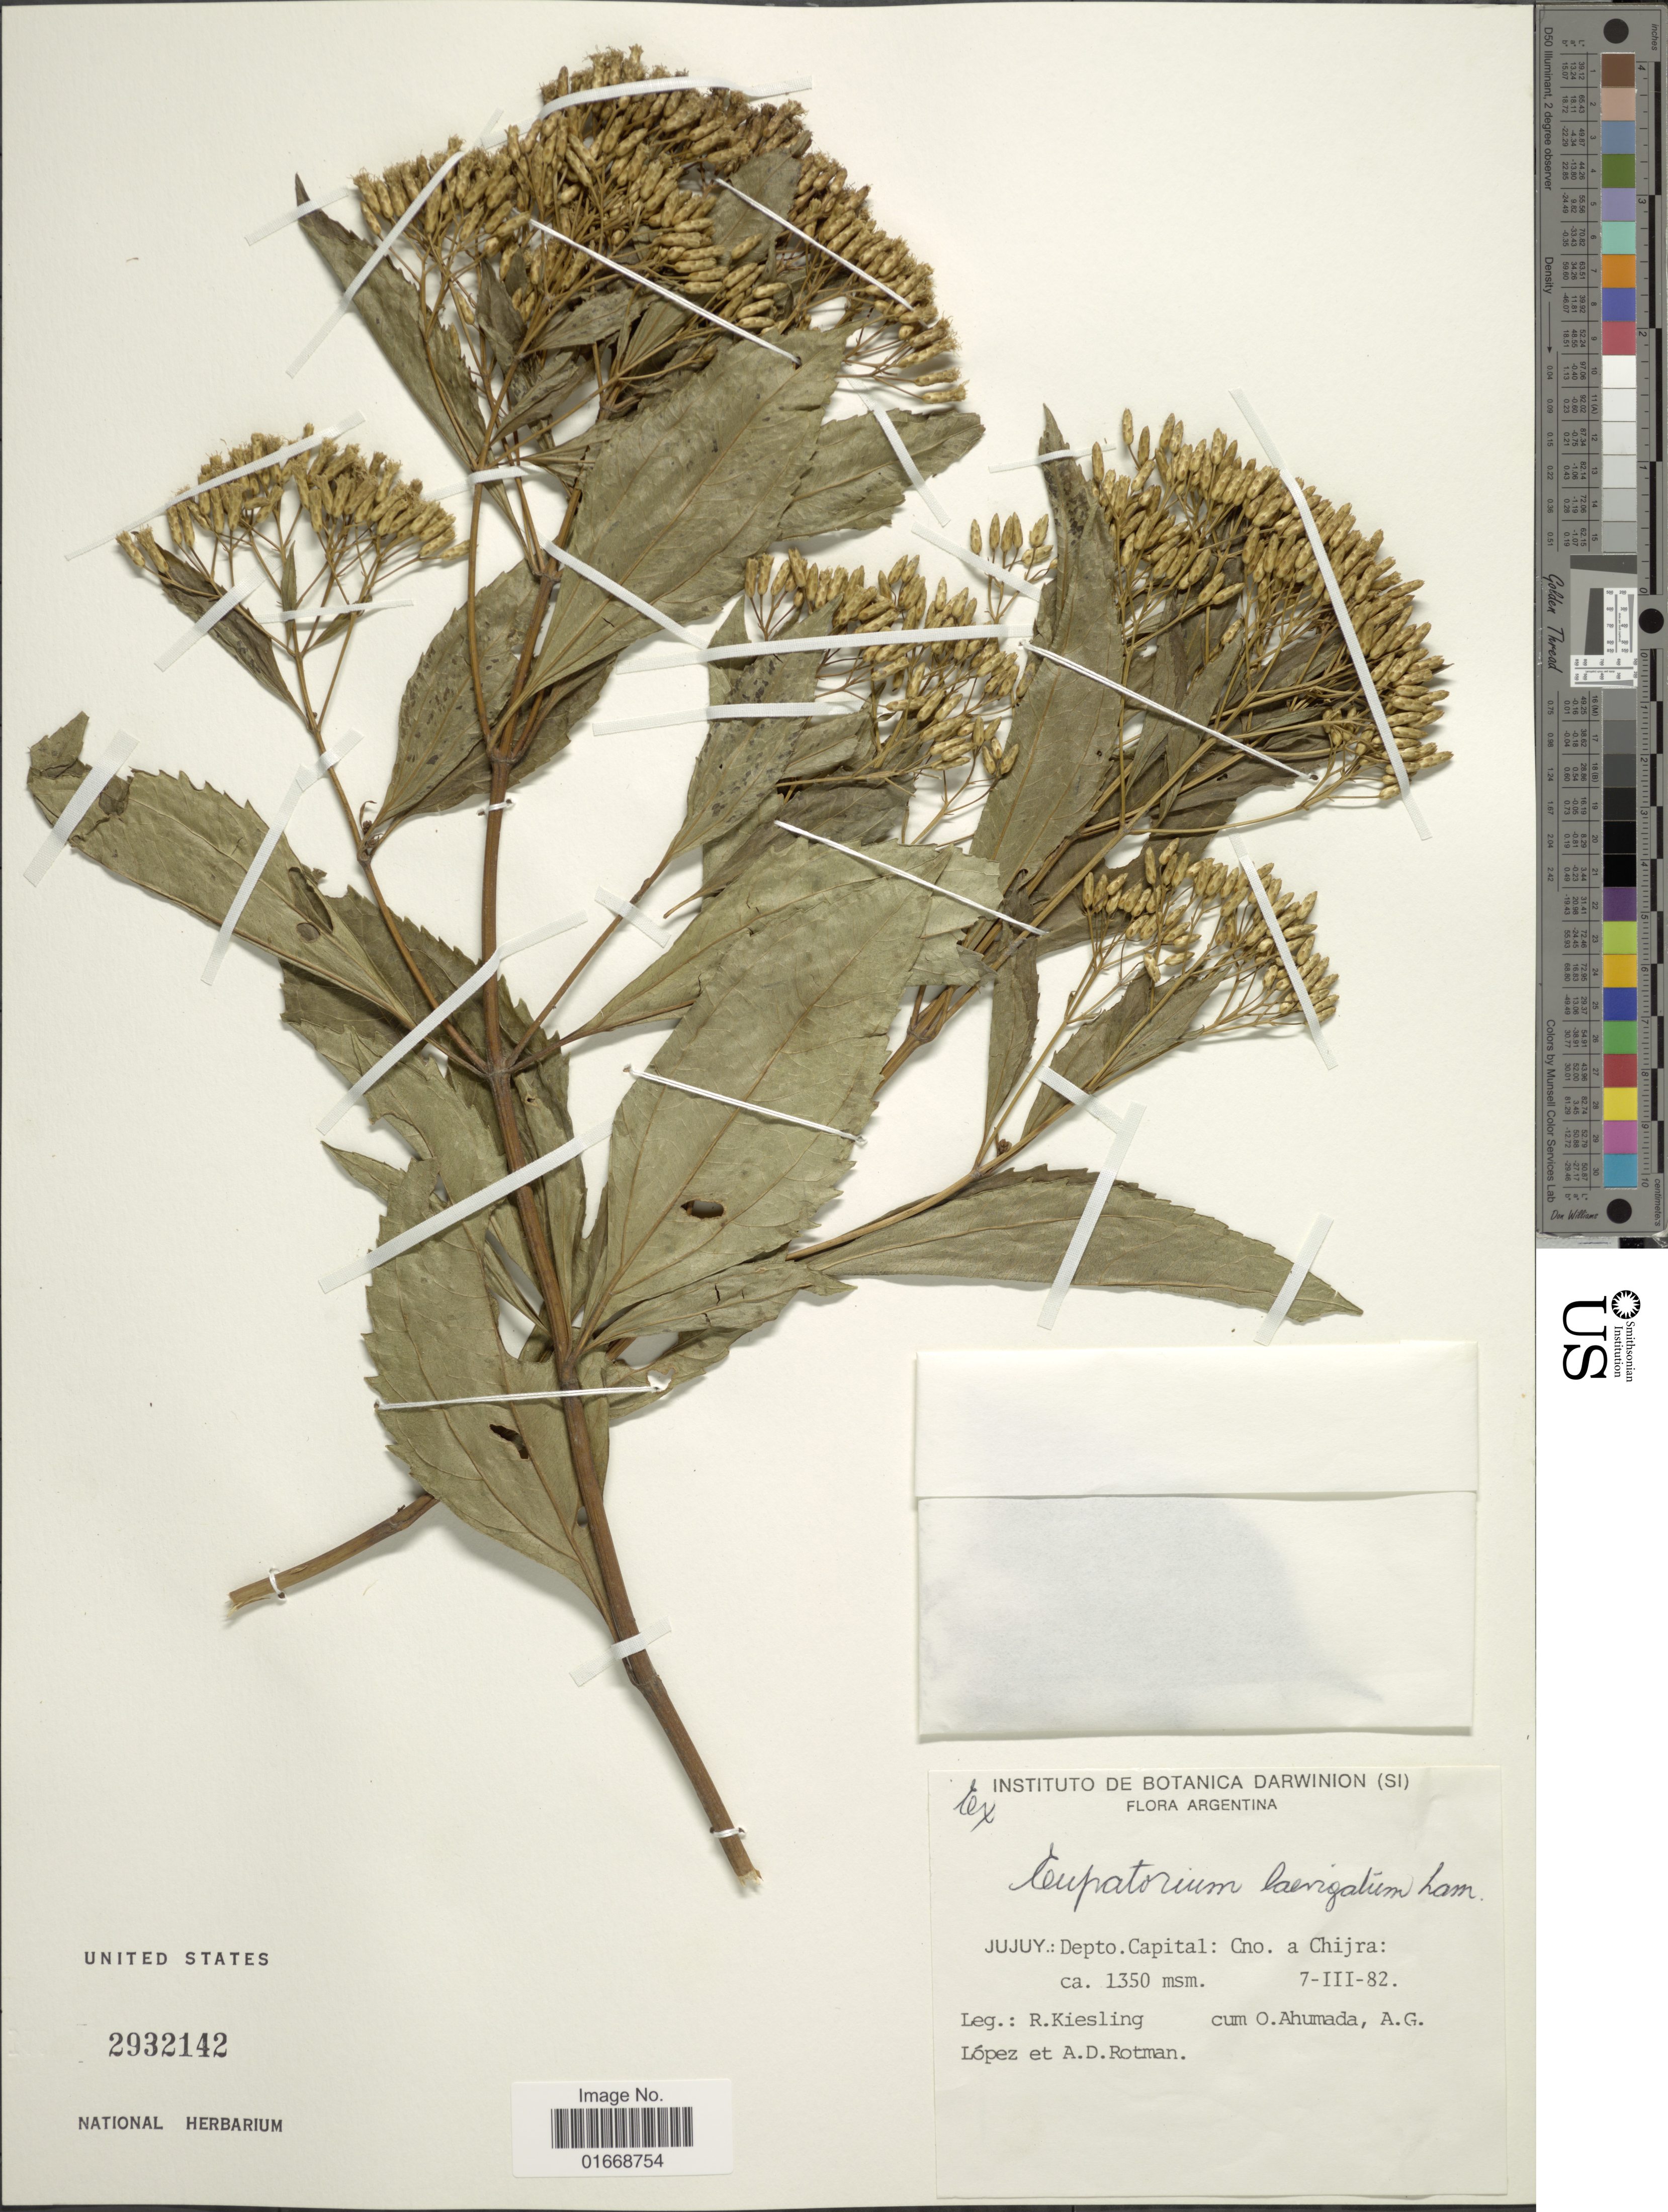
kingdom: Plantae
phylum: Tracheophyta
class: Magnoliopsida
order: Asterales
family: Asteraceae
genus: Chromolaena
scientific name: Chromolaena laevigatum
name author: Lam.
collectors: R. Kiesling, O. Ahumada, A. G. Lopez & A. D. Rotman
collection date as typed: Transcribed d/m/y: 7/3/82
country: Argentina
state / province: Jujuy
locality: Depto. Capital: Cno, a Chijra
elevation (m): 1350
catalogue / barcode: US 2932142